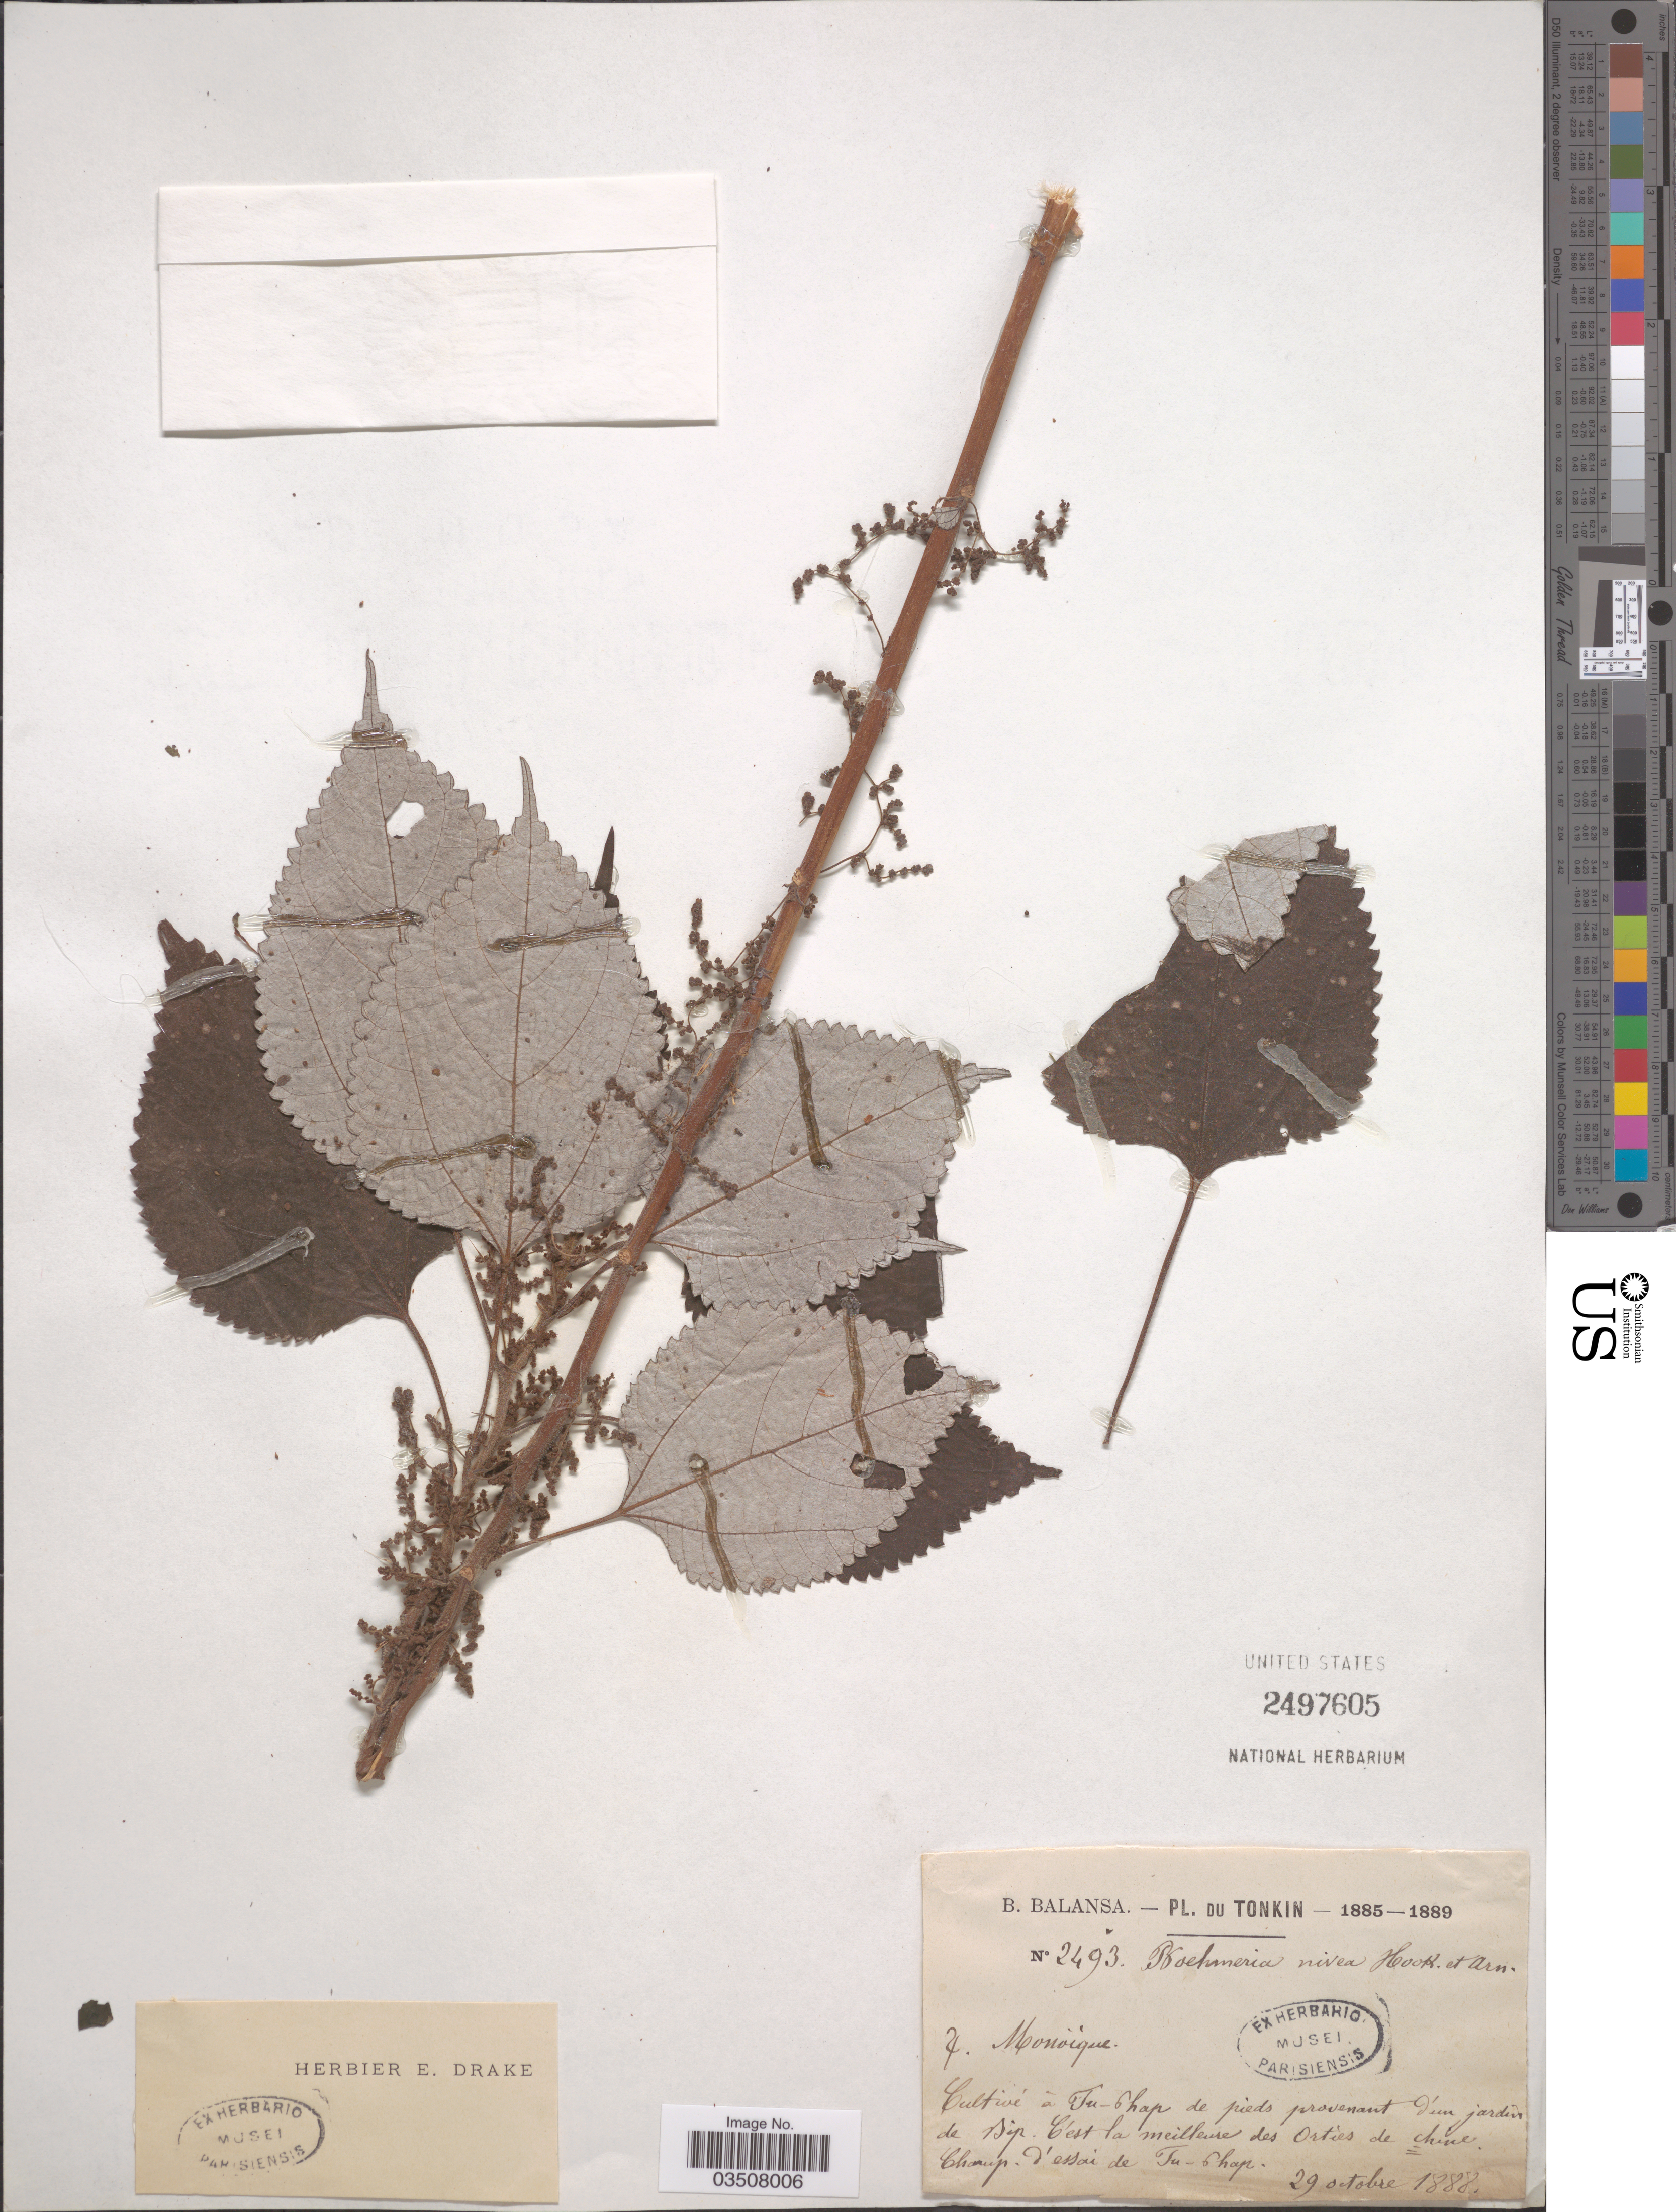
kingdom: Plantae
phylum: Tracheophyta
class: Magnoliopsida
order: Rosales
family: Urticaceae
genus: Boehmeria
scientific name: Boehmeria nivea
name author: (L.) Gaudich.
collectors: B. Balansa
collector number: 2493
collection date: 1888-10-29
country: Vietnam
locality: Tonkin. Cultivé e Tu-Chap de pieds provenant d'un jardin de Bip. C'est la meilleure des Orties de chine Champ. d'essai de Tu-Chap. [interpreted]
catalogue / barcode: US 2497605